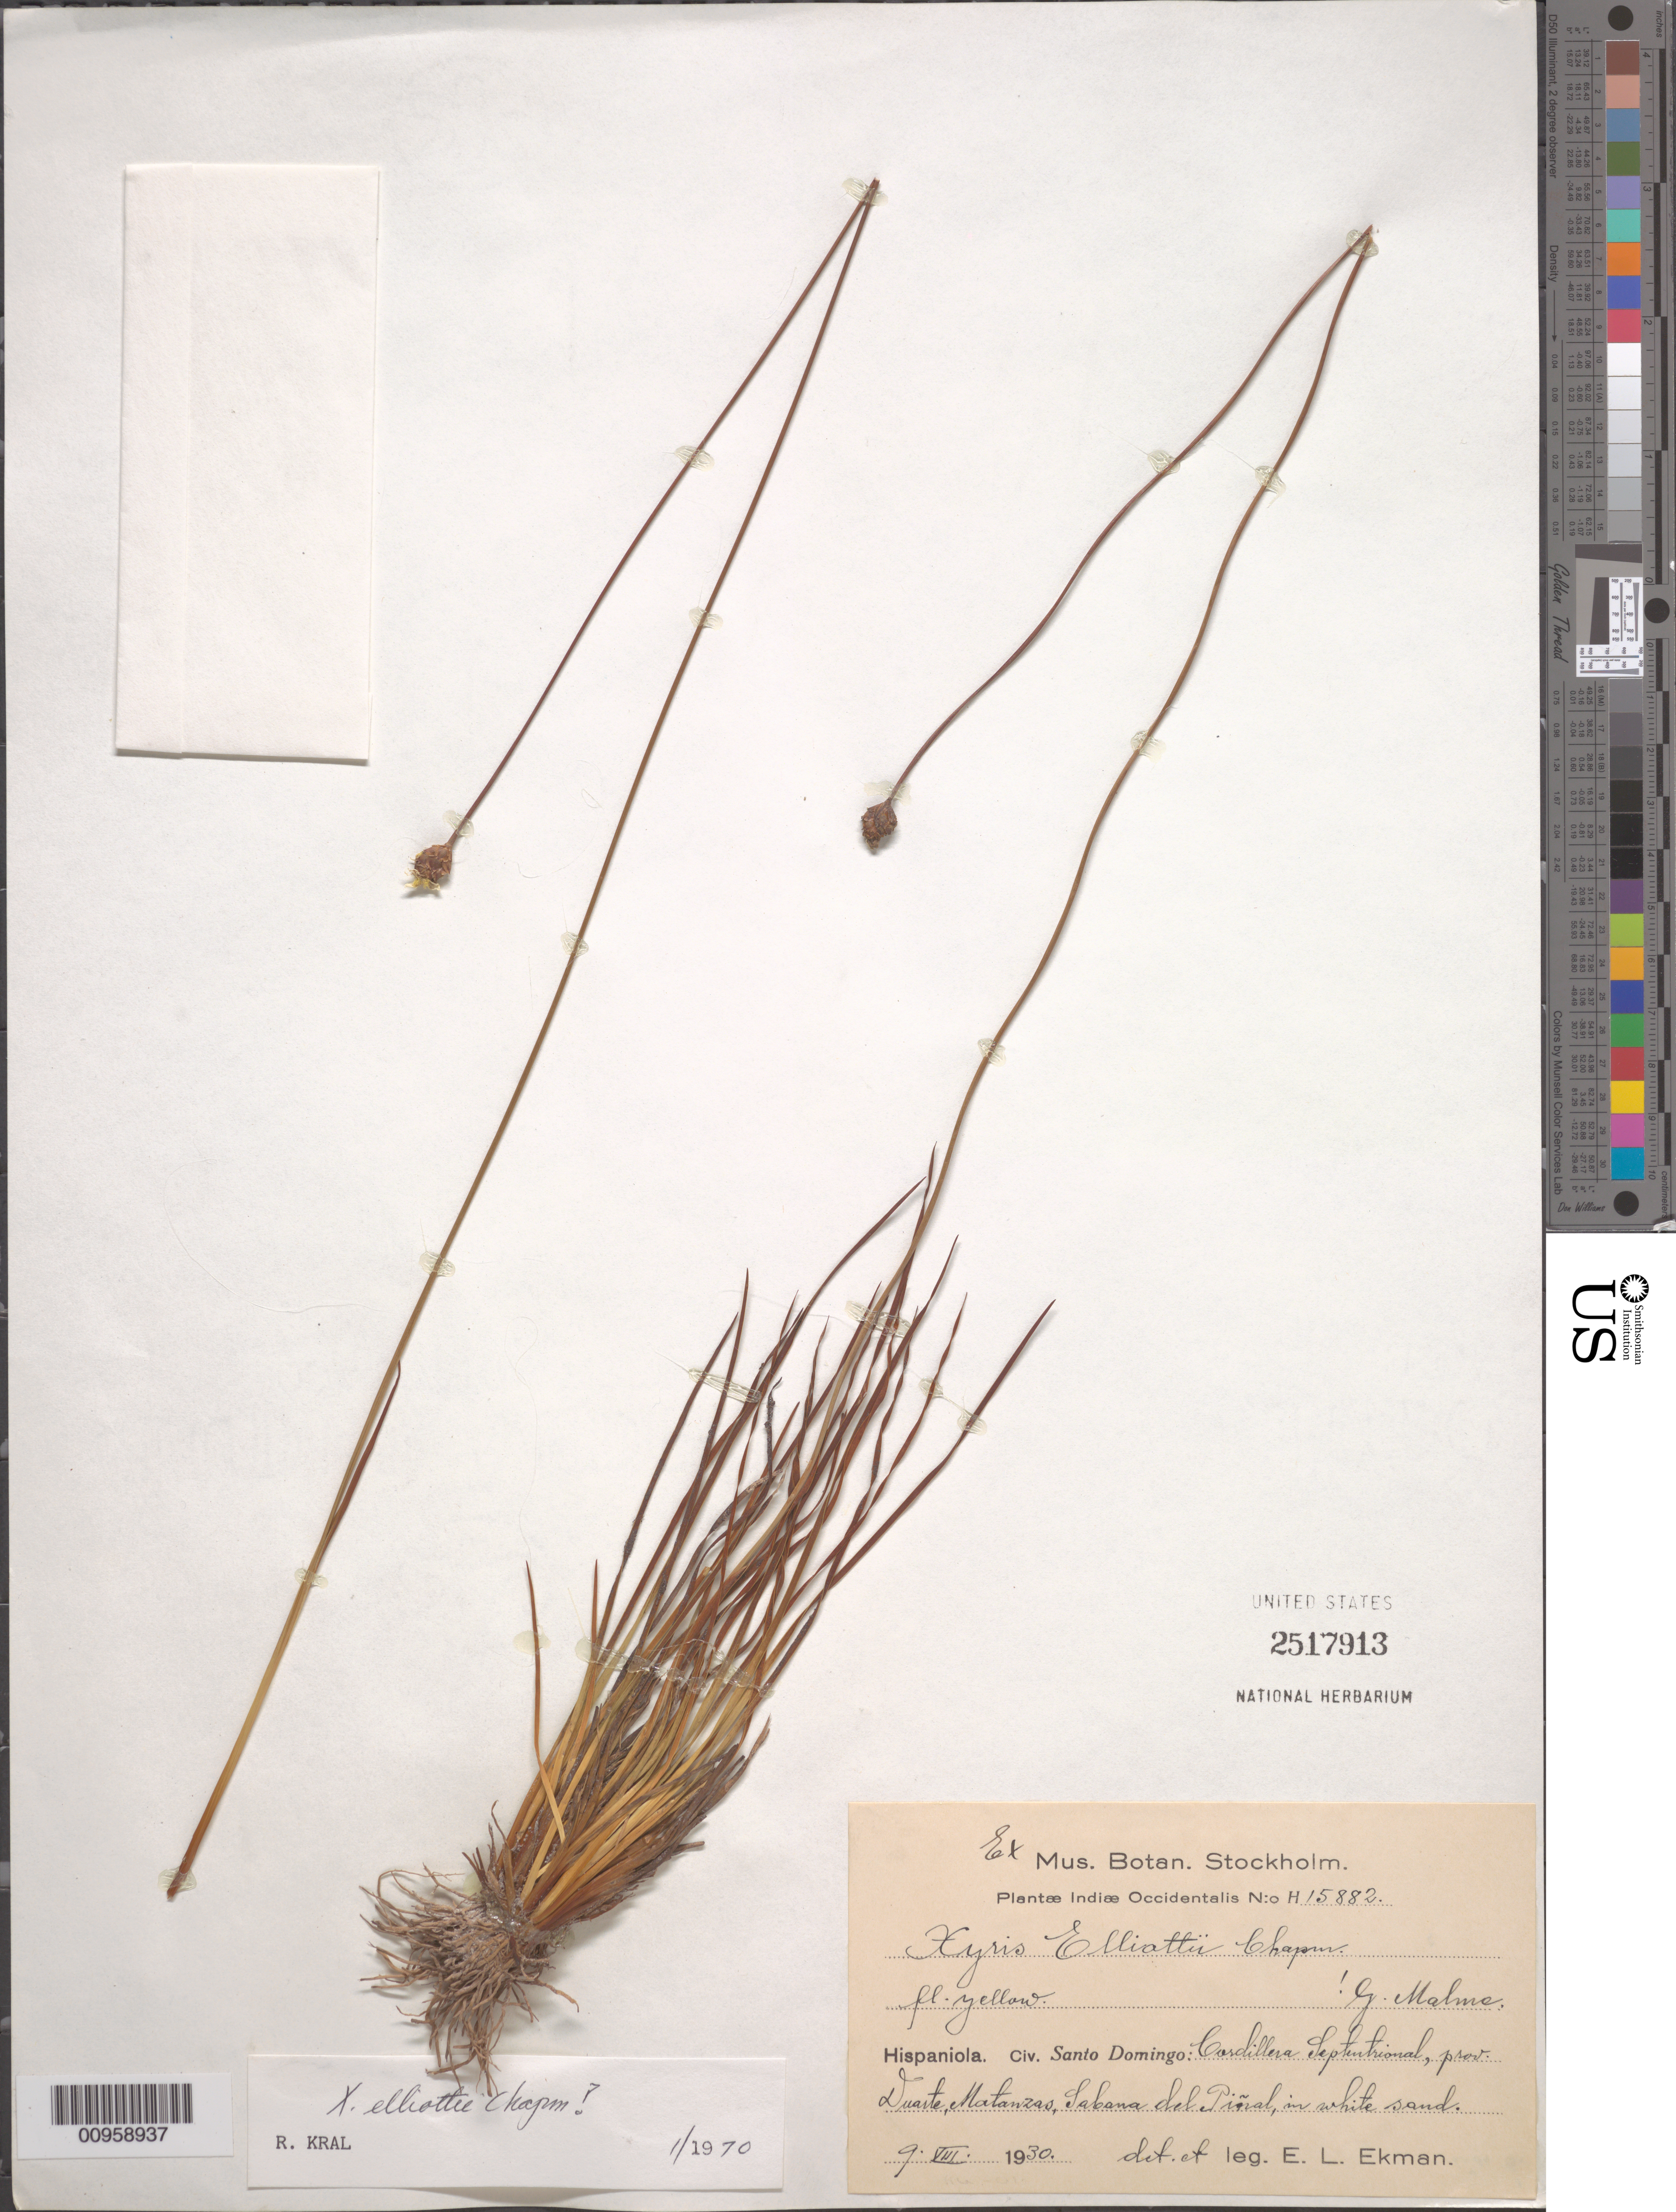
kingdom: Plantae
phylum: Tracheophyta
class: Liliopsida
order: Poales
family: Xyridaceae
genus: Xyris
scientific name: Xyris elliottii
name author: Chapm.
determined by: Kral, Robert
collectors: E. L. Ekman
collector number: H 15882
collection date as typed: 09 Aug 1930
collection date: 1930-08-09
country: Dominican Republic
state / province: Duarte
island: Hispaniola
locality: Cordillera Septentrional, Matanzas, Sabana del Piñal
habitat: In white sand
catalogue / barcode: US 2517913